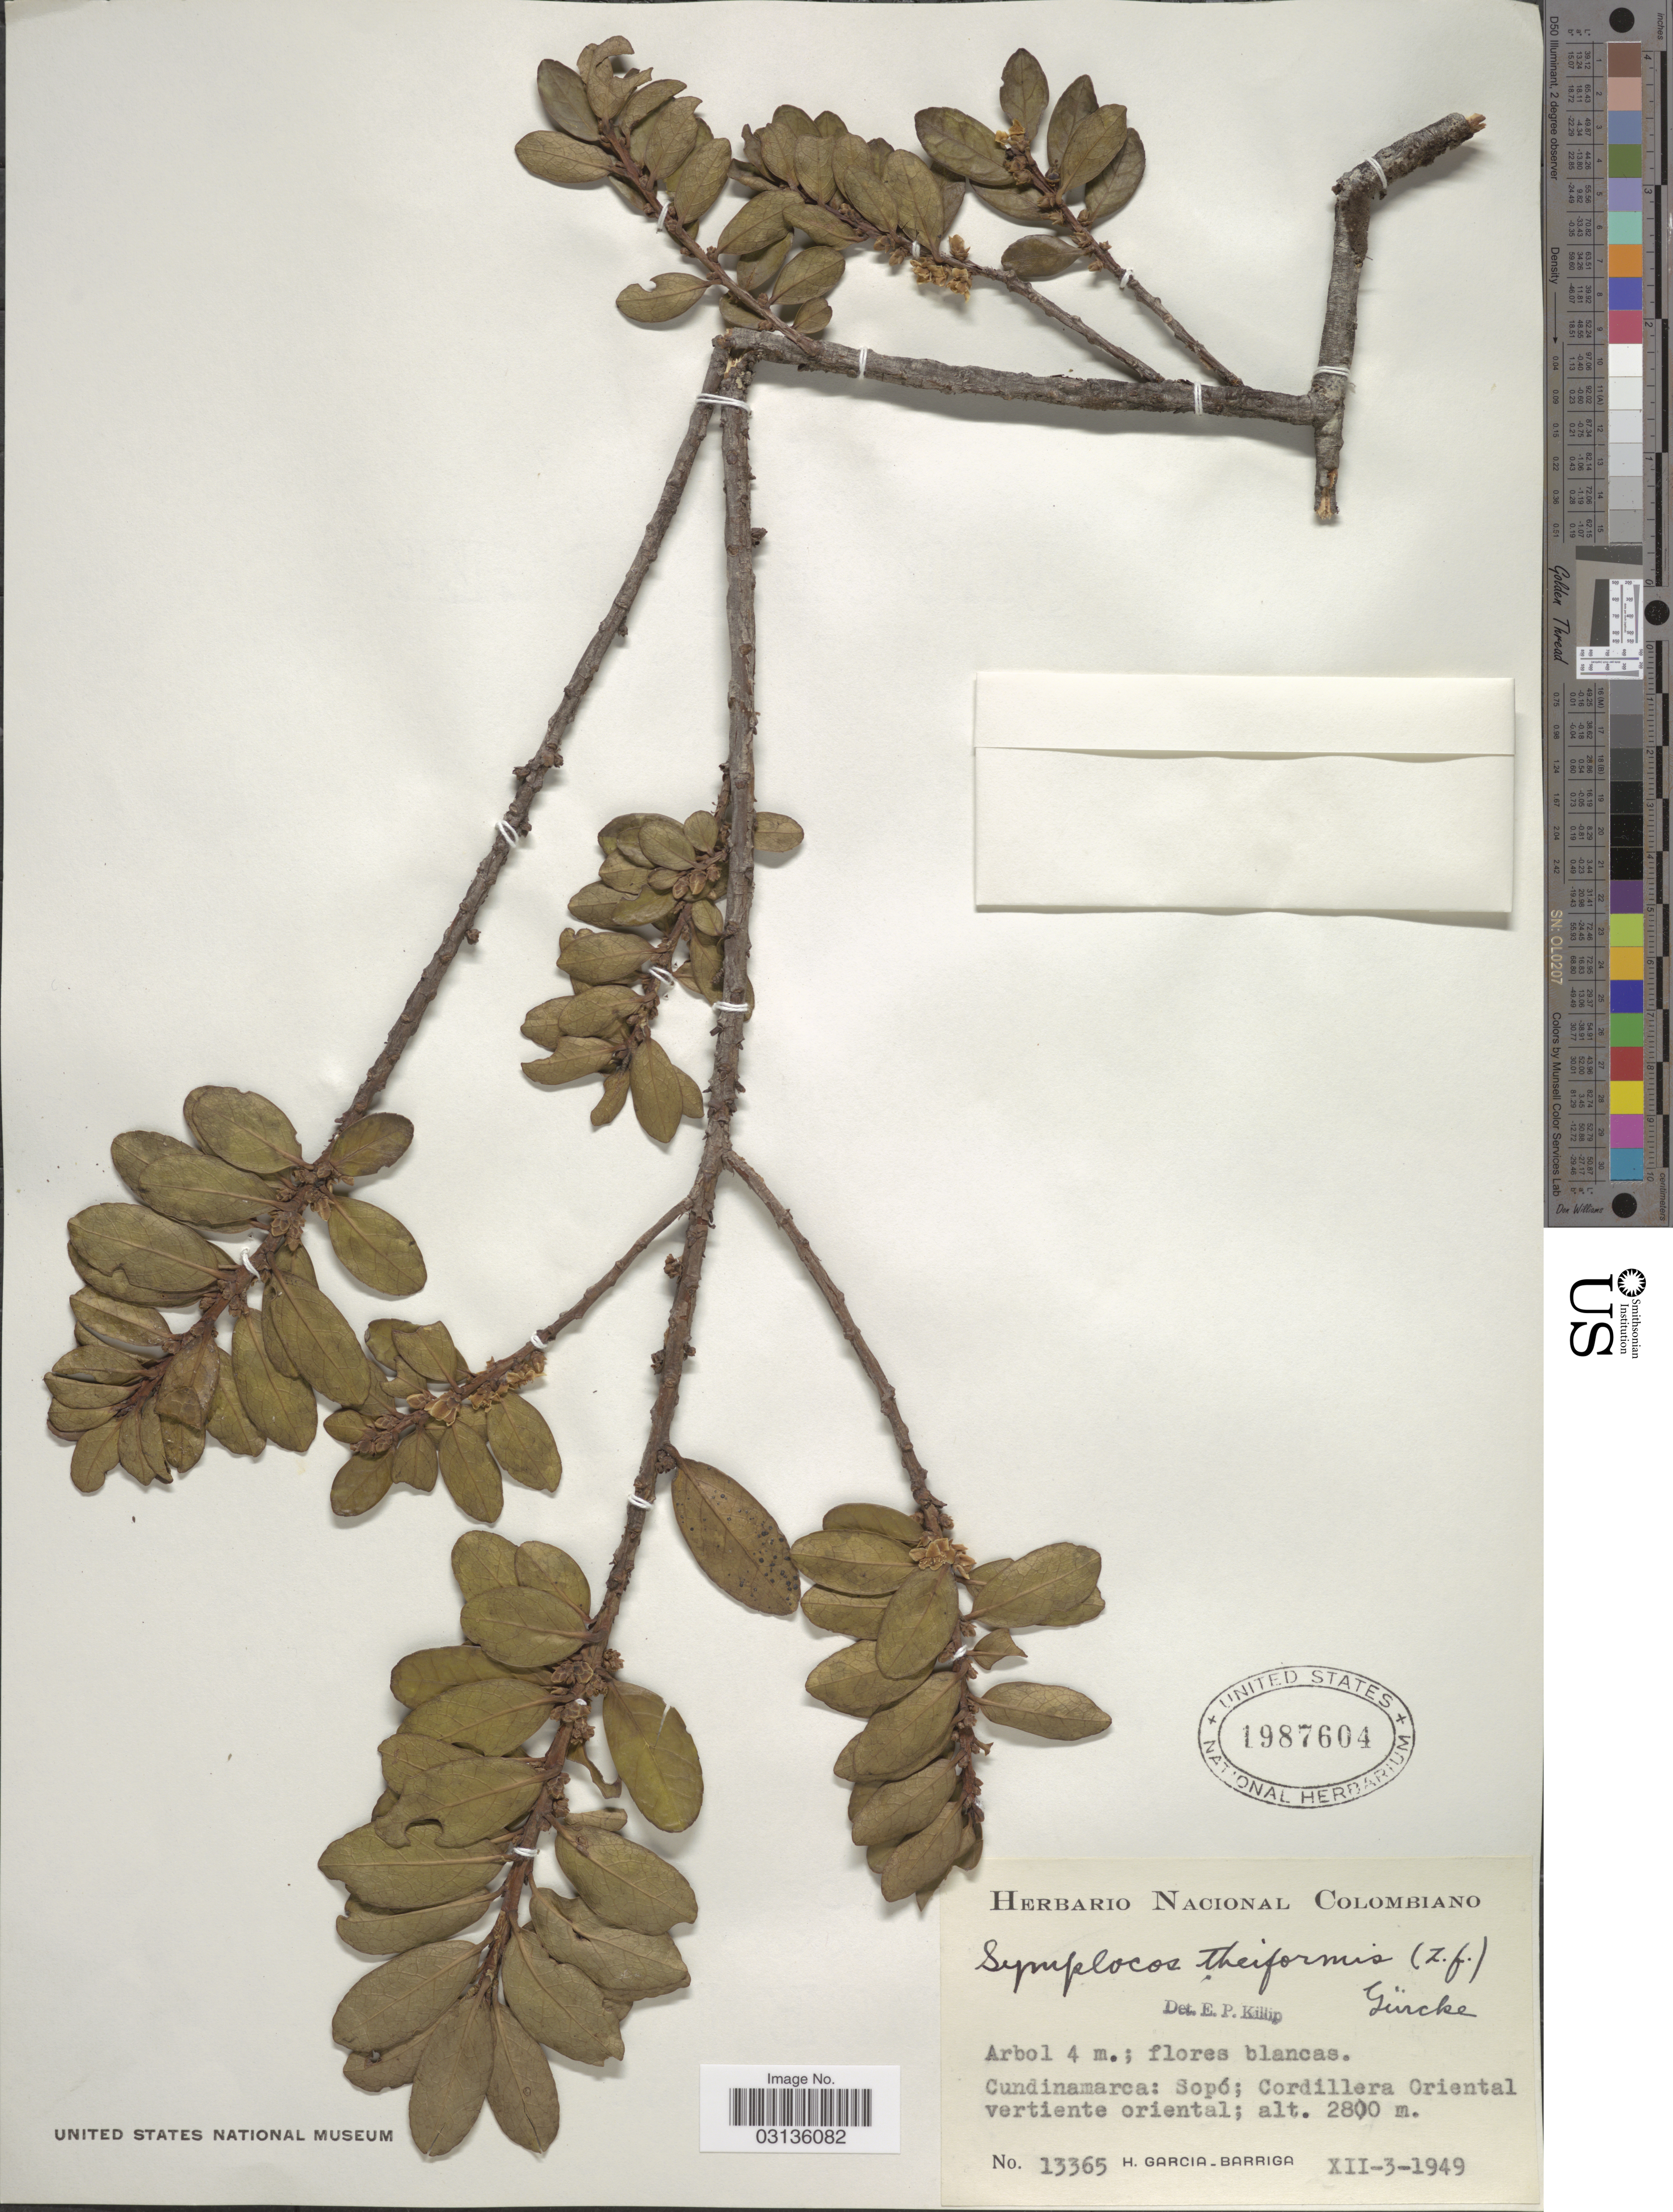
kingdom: Plantae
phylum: Tracheophyta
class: Magnoliopsida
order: Ericales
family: Symplocaceae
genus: Symplocos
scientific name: Symplocos theiformis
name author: (L. f.) Oken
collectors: H. García Barriga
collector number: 13365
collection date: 1949-12-03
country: Colombia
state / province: Cundinamarca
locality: Sopó; Cordillera Oriental vertiente oriental.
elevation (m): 2800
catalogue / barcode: US 1987604